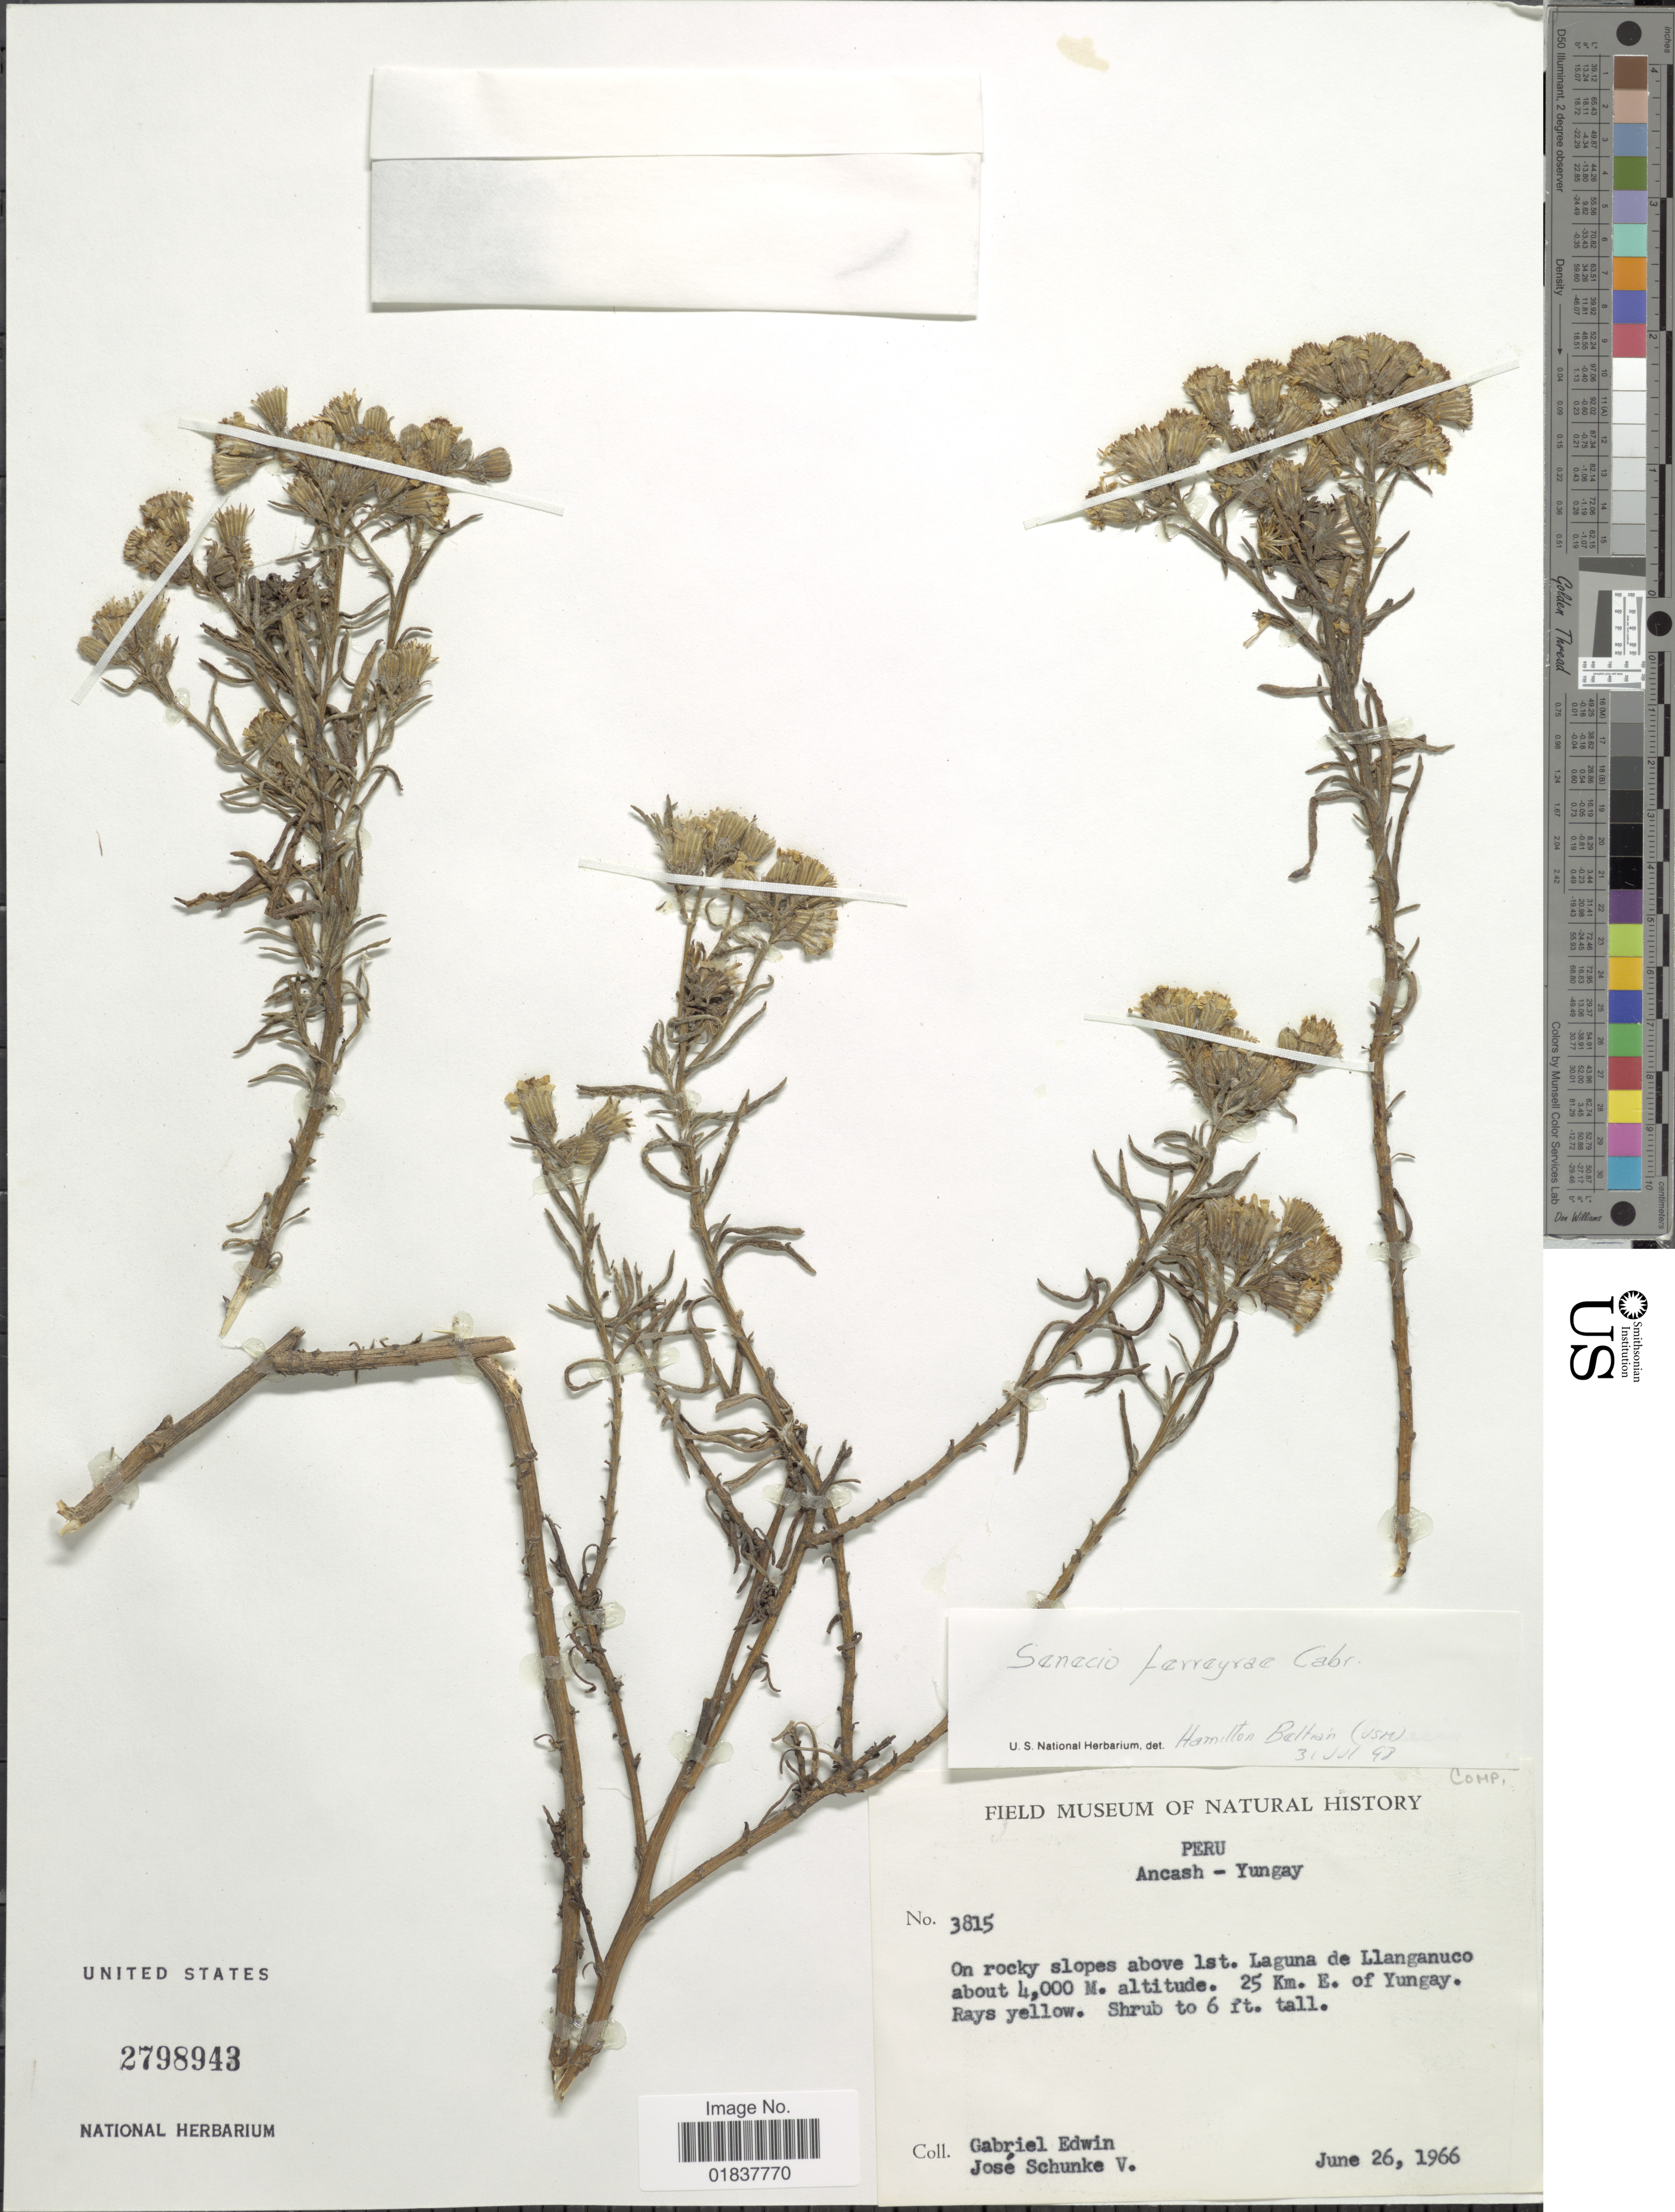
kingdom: Plantae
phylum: Tracheophyta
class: Magnoliopsida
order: Asterales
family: Asteraceae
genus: Senecio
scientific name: Senecio ferreyrae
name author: Cabrera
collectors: G. Edwin & J. Schunke Vigo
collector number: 3815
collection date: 1966-06-26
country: Peru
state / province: Ancash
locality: Ancash-Yungay, above 1st Lahuna de Llanganuco, 25 km E of Yungay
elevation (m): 4000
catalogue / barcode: US 2798943